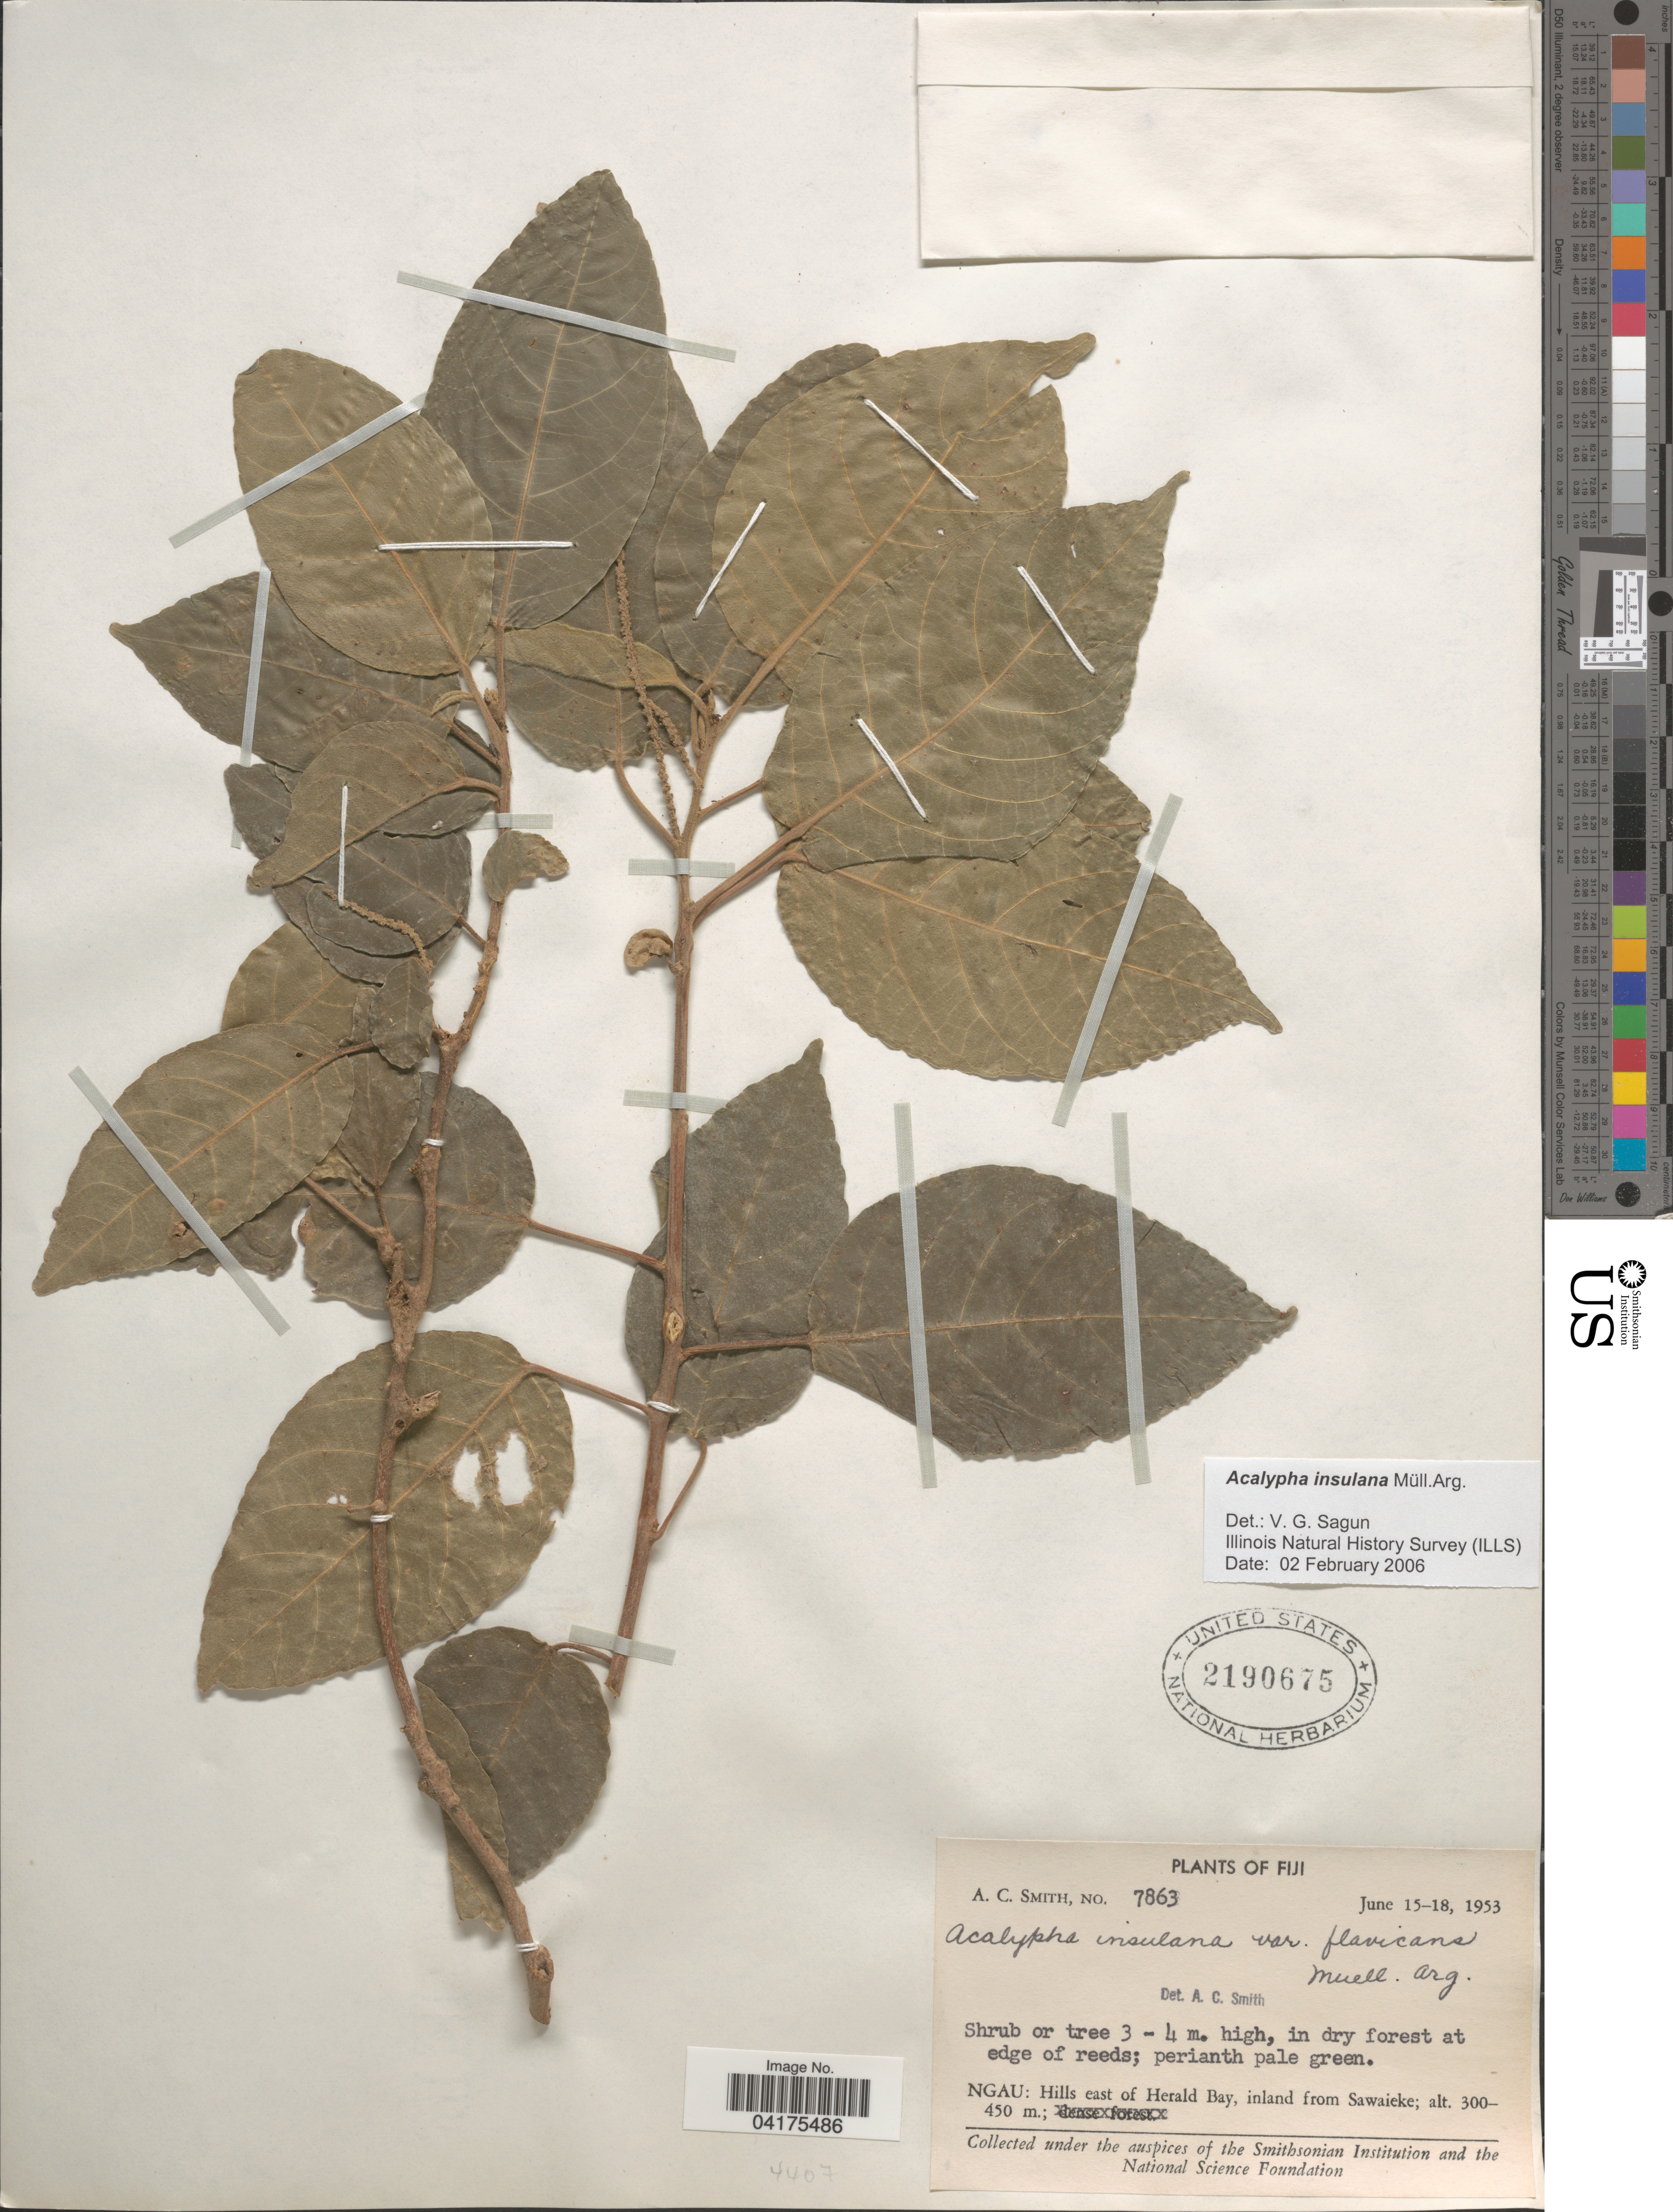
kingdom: Plantae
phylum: Tracheophyta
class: Magnoliopsida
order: Malpighiales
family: Euphorbiaceae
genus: Acalypha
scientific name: Acalypha insulana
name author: Müll. Arg.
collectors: A. C. Smith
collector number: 7863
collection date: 1953-06-15/1953-06-18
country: Fiji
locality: Ngau: Hills east of Herald Bay, inland from Sawaieke.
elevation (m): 300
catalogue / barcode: US 2190675